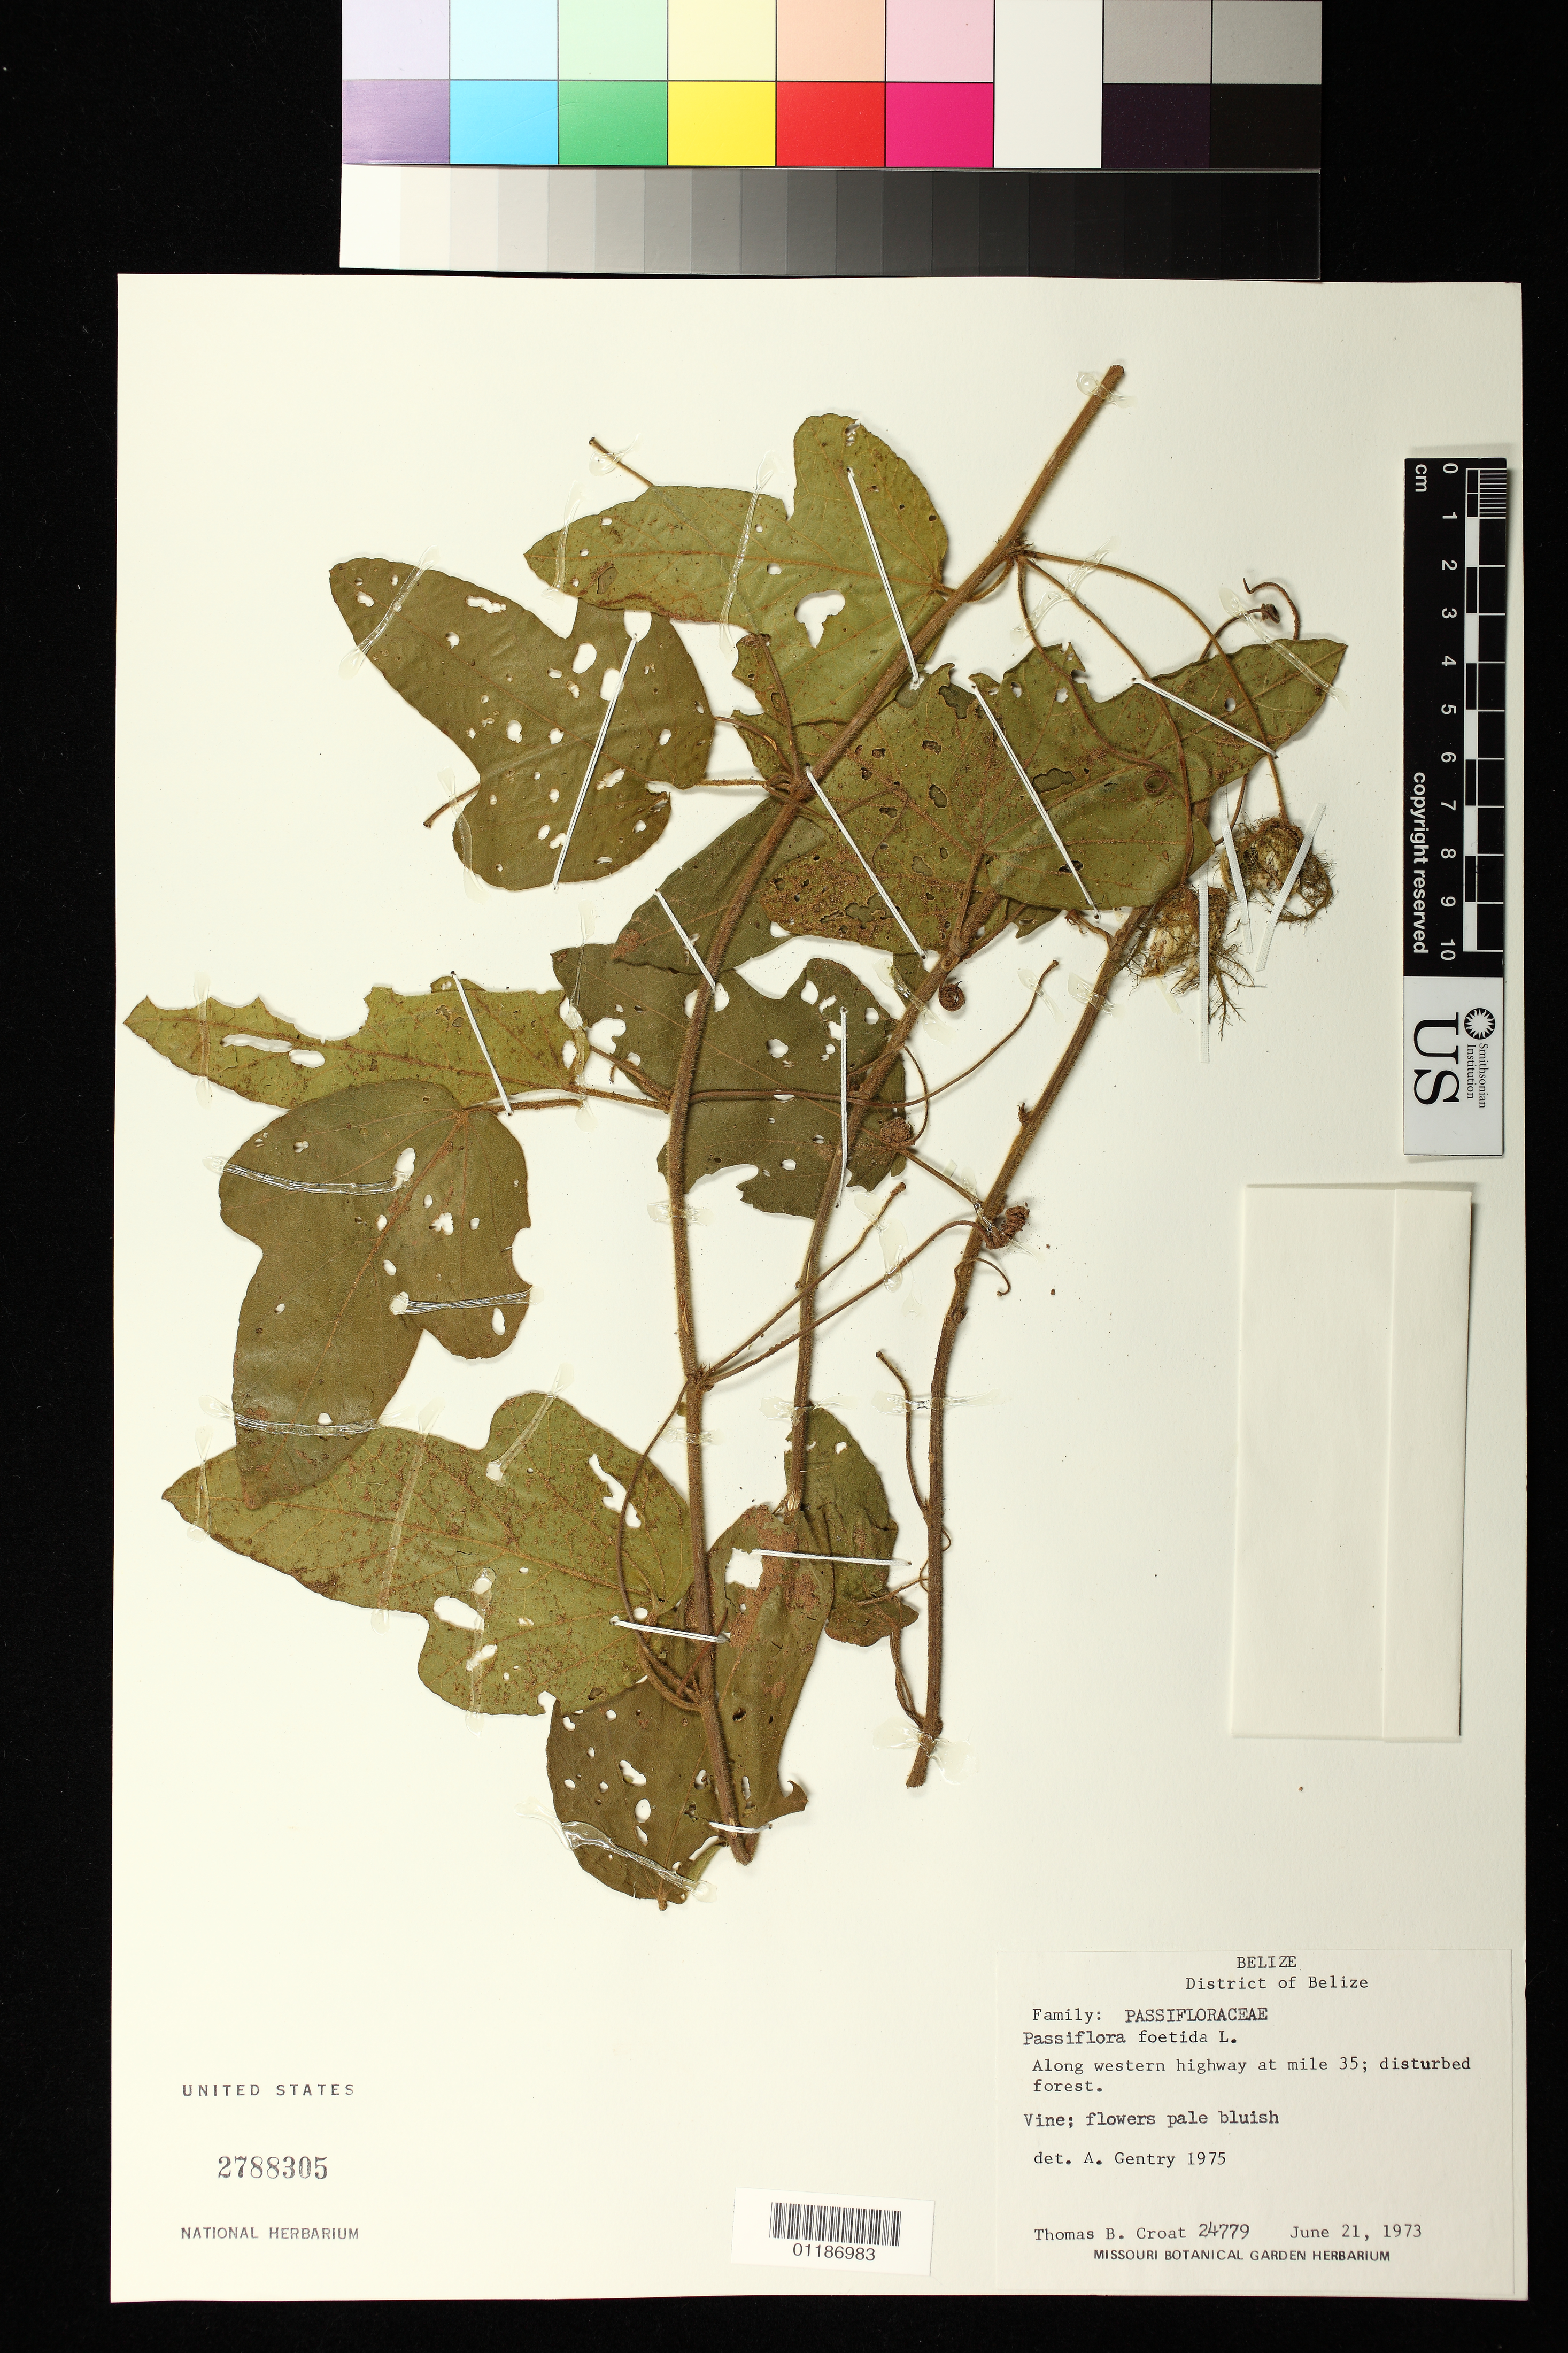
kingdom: Plantae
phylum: Tracheophyta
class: Magnoliopsida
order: Malpighiales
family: Passifloraceae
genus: Passiflora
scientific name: Passiflora urbaniana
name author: Killip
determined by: Svoboda, Harlan T., (NA), US Department of Agriculture (UNITED STATES)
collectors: T. B. Croat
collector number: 24779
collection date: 1973-06-21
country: Belize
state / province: Belize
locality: Along western highway at mile 35; disturbed forest.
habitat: disturbed forest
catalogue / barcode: US 2788305